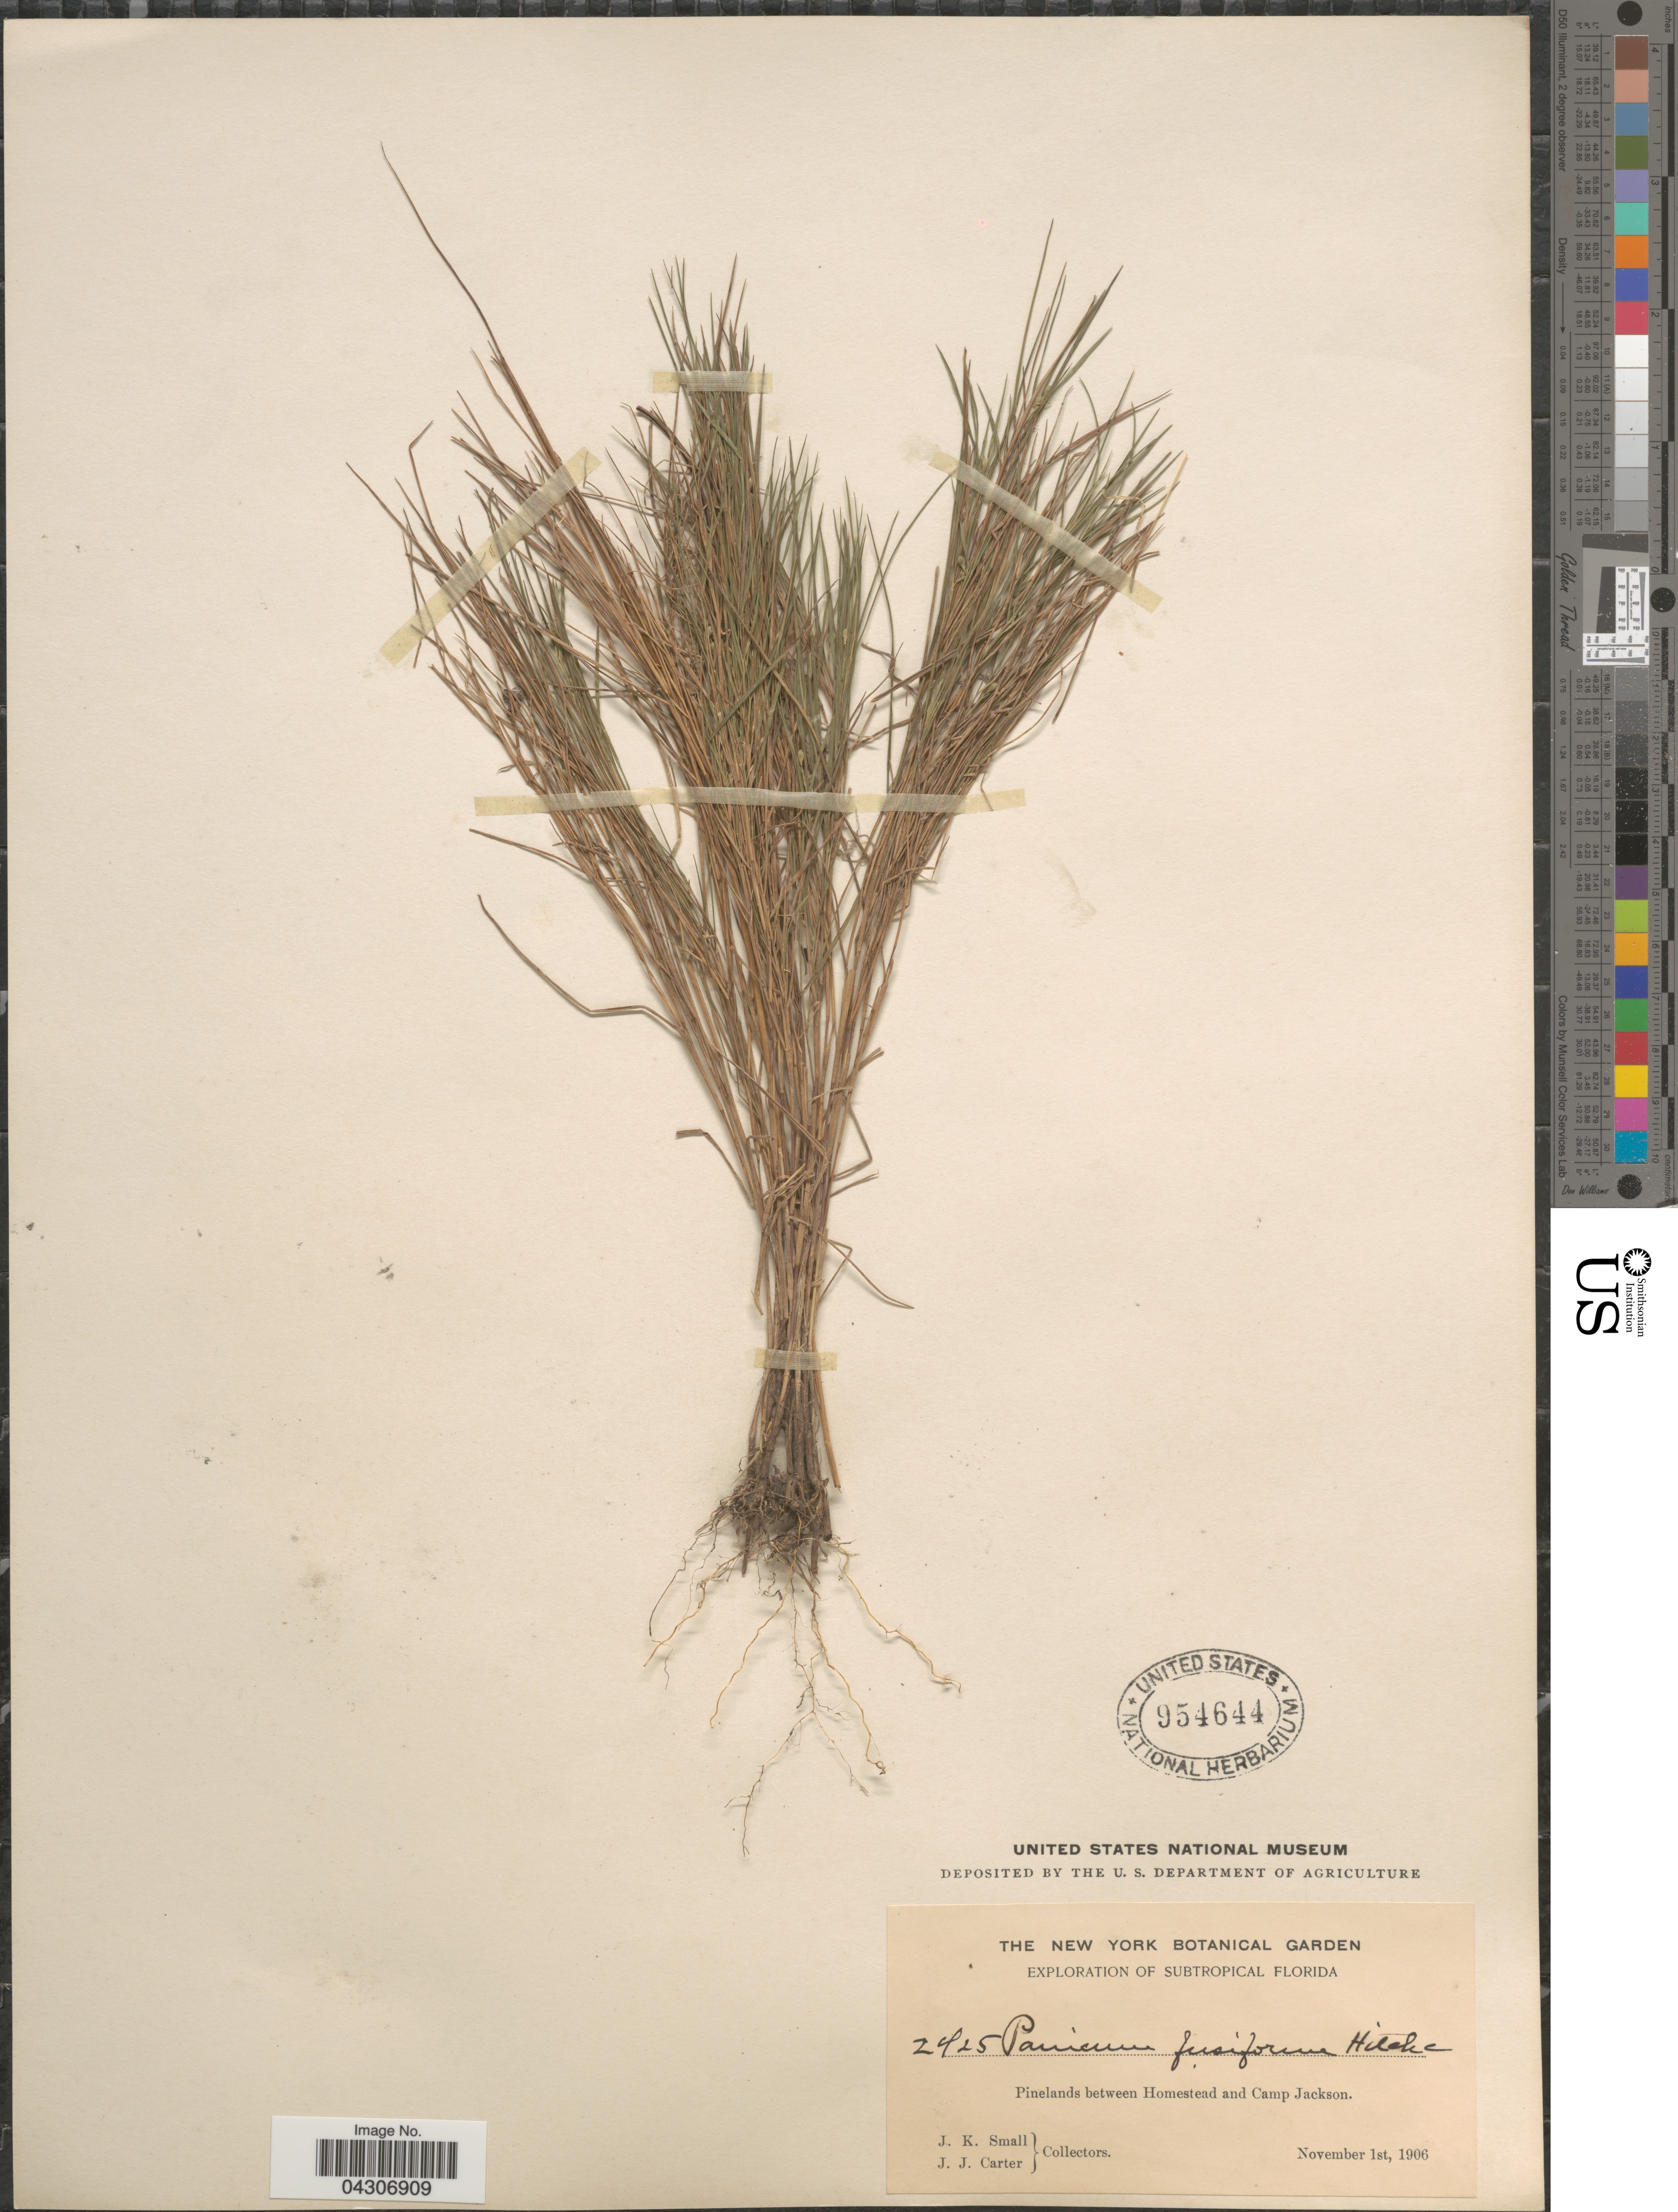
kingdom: Plantae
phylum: Tracheophyta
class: Liliopsida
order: Poales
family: Poaceae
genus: Dichanthelium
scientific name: Dichanthelium aciculare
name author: (Desv. ex Poir.) Gould & C.A. Clark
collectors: J. K. Small & J. Carter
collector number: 2425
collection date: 1906-11-01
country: United States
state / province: Florida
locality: Exploration Of Subtropical Florida. Pinelands between Homestead and Camp Jackson.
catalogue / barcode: US 954644